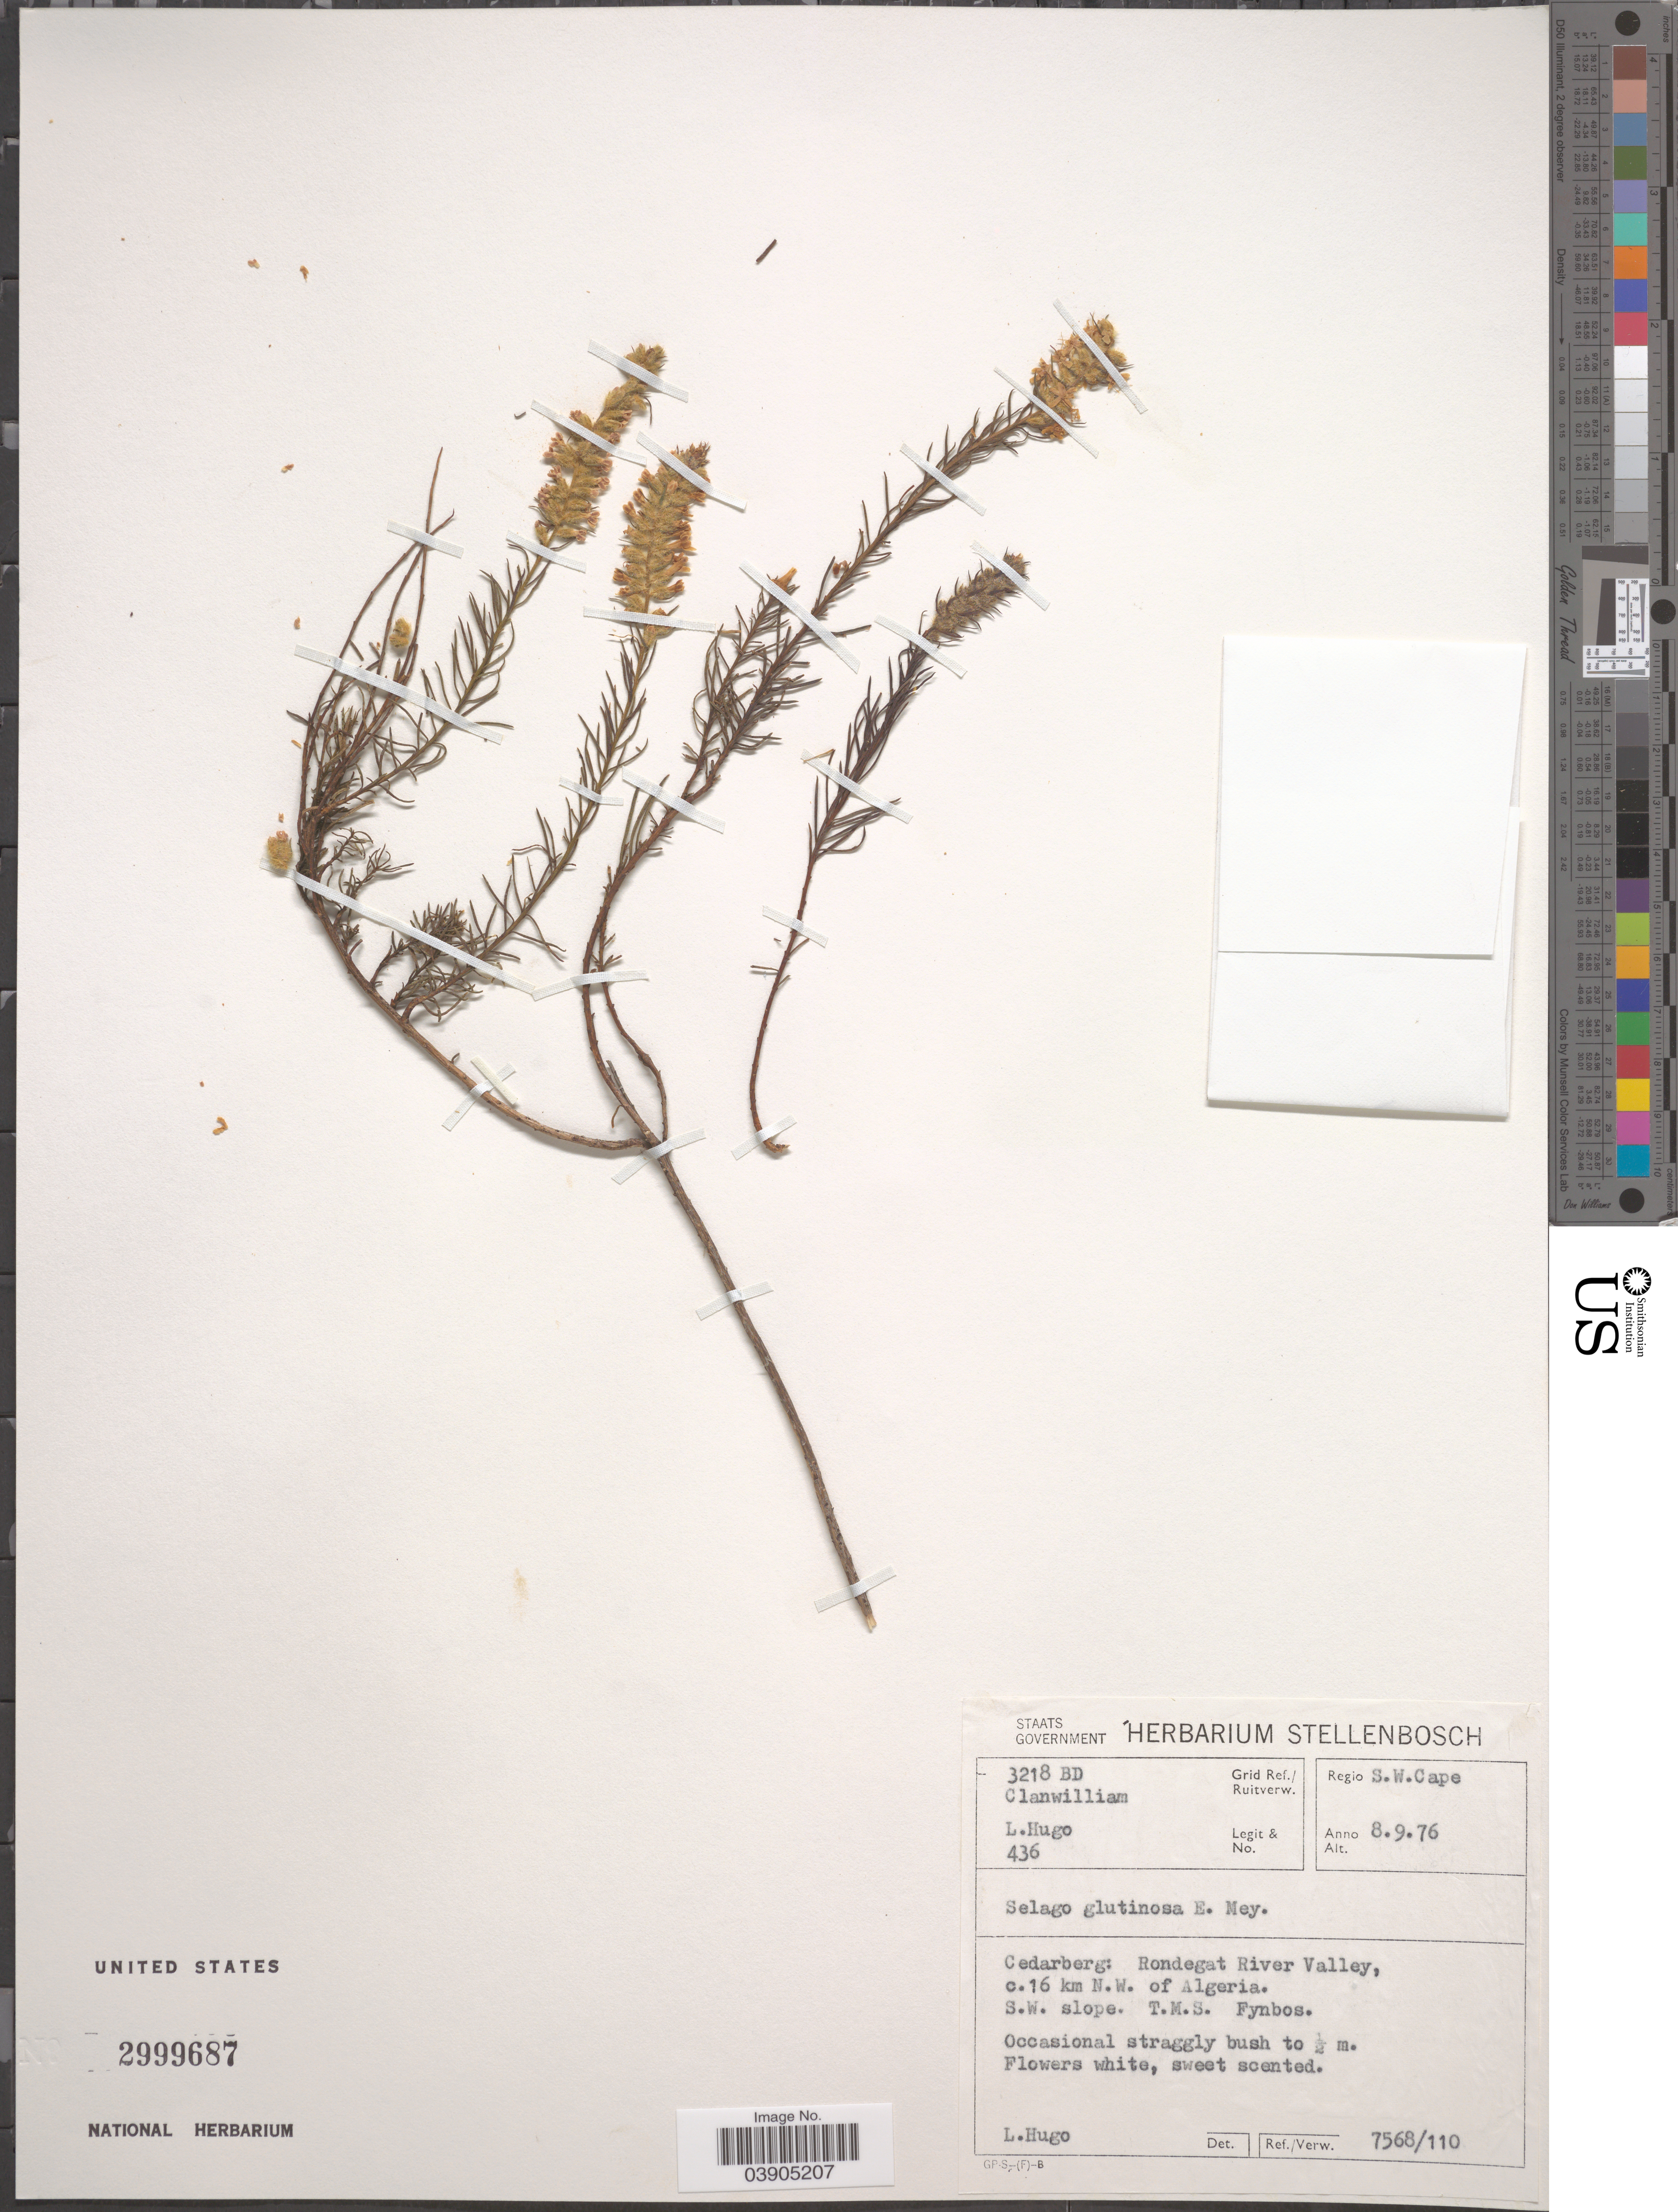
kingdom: Plantae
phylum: Tracheophyta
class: Magnoliopsida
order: Lamiales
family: Scrophulariaceae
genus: Selago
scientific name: Selago glutinosa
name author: E. Mey.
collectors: L. Hugo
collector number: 436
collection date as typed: Transcribed d/m/y: 8/9/76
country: South Africa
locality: Grid Ref./ Ruitverw. 3218 BD Clanwilliam. Regio S.W.Cape. Cedarberg: Rondegat River Valley, c. 16 km N.W. of Algeria. S.W. slope. T.M.S.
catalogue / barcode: US 2999687